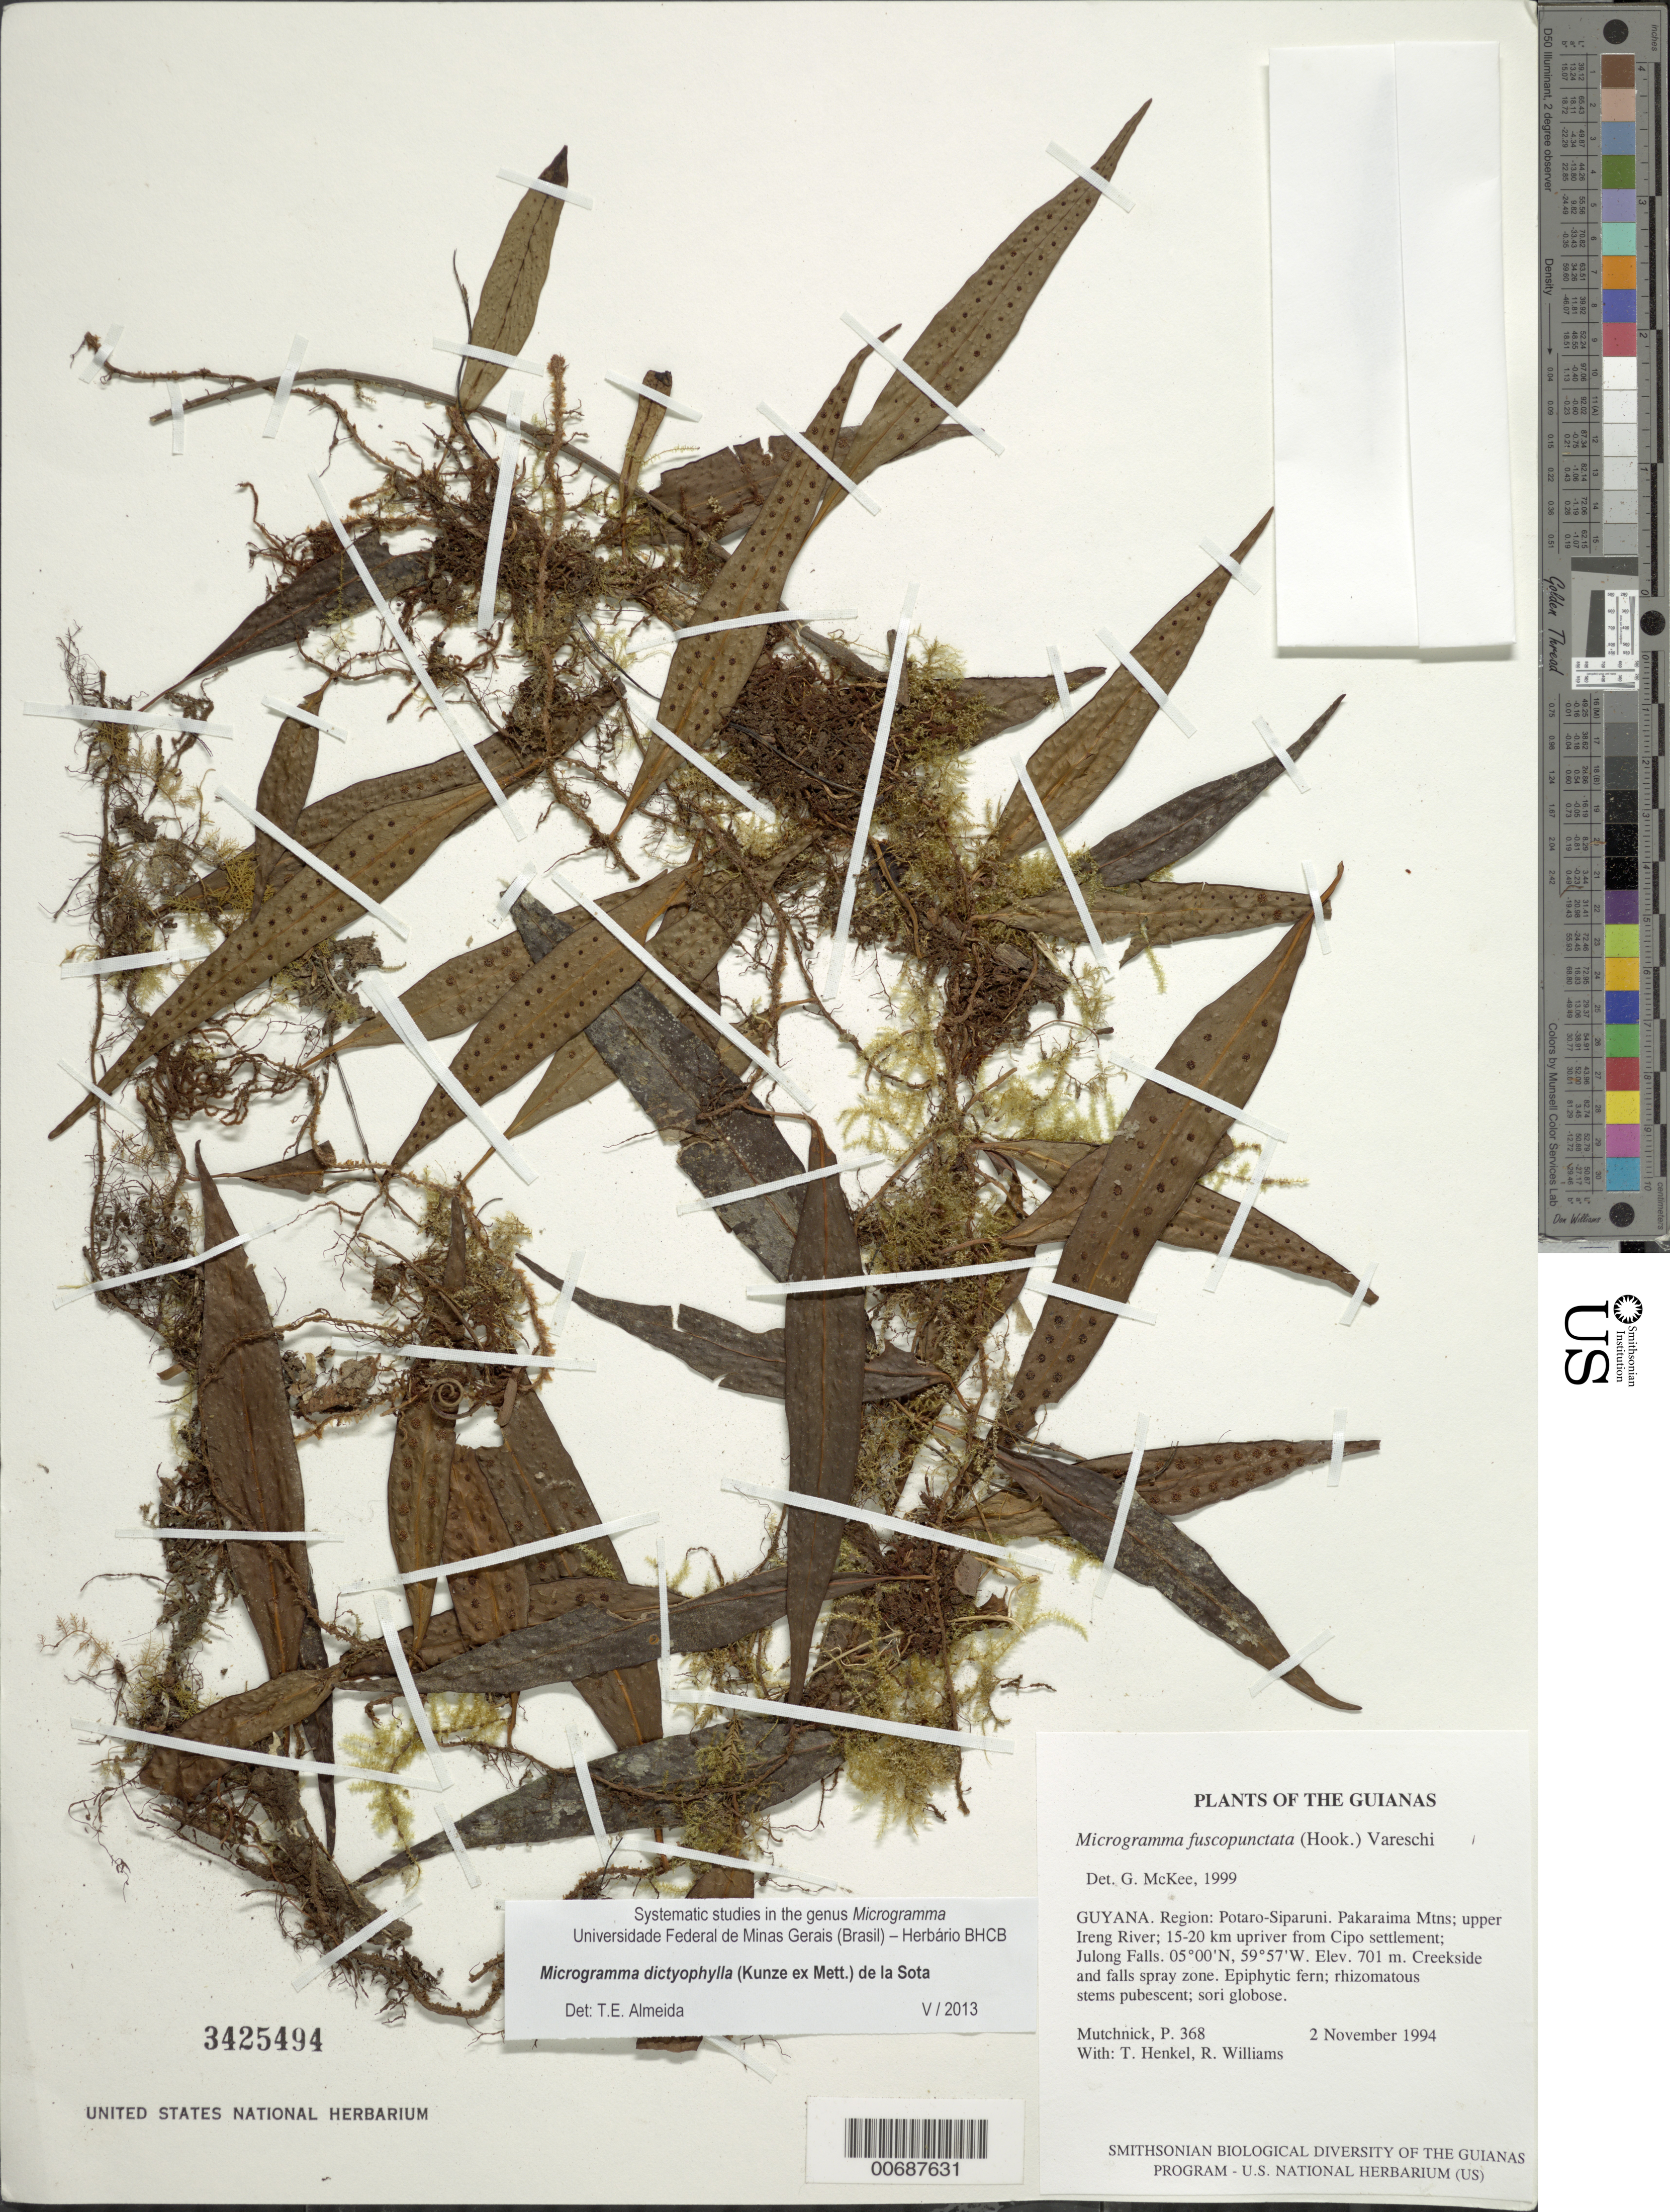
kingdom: Plantae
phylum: Tracheophyta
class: Polypodiopsida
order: Polypodiales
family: Polypodiaceae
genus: Microgramma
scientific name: Microgramma dictyophylla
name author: (Kunze ex Mett.) de la Sota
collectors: P. Mutchnick, T. Henkel & R. Williams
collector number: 368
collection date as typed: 2 November 1994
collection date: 1994-11-02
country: Guyana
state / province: Potaro-Siparuni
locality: Pakaraima Mtns; upper Ireng River; 15-20 km upriver from Cipo settlement; Julong Falls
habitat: Creekside and falls spray zone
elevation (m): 701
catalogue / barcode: US 3425494